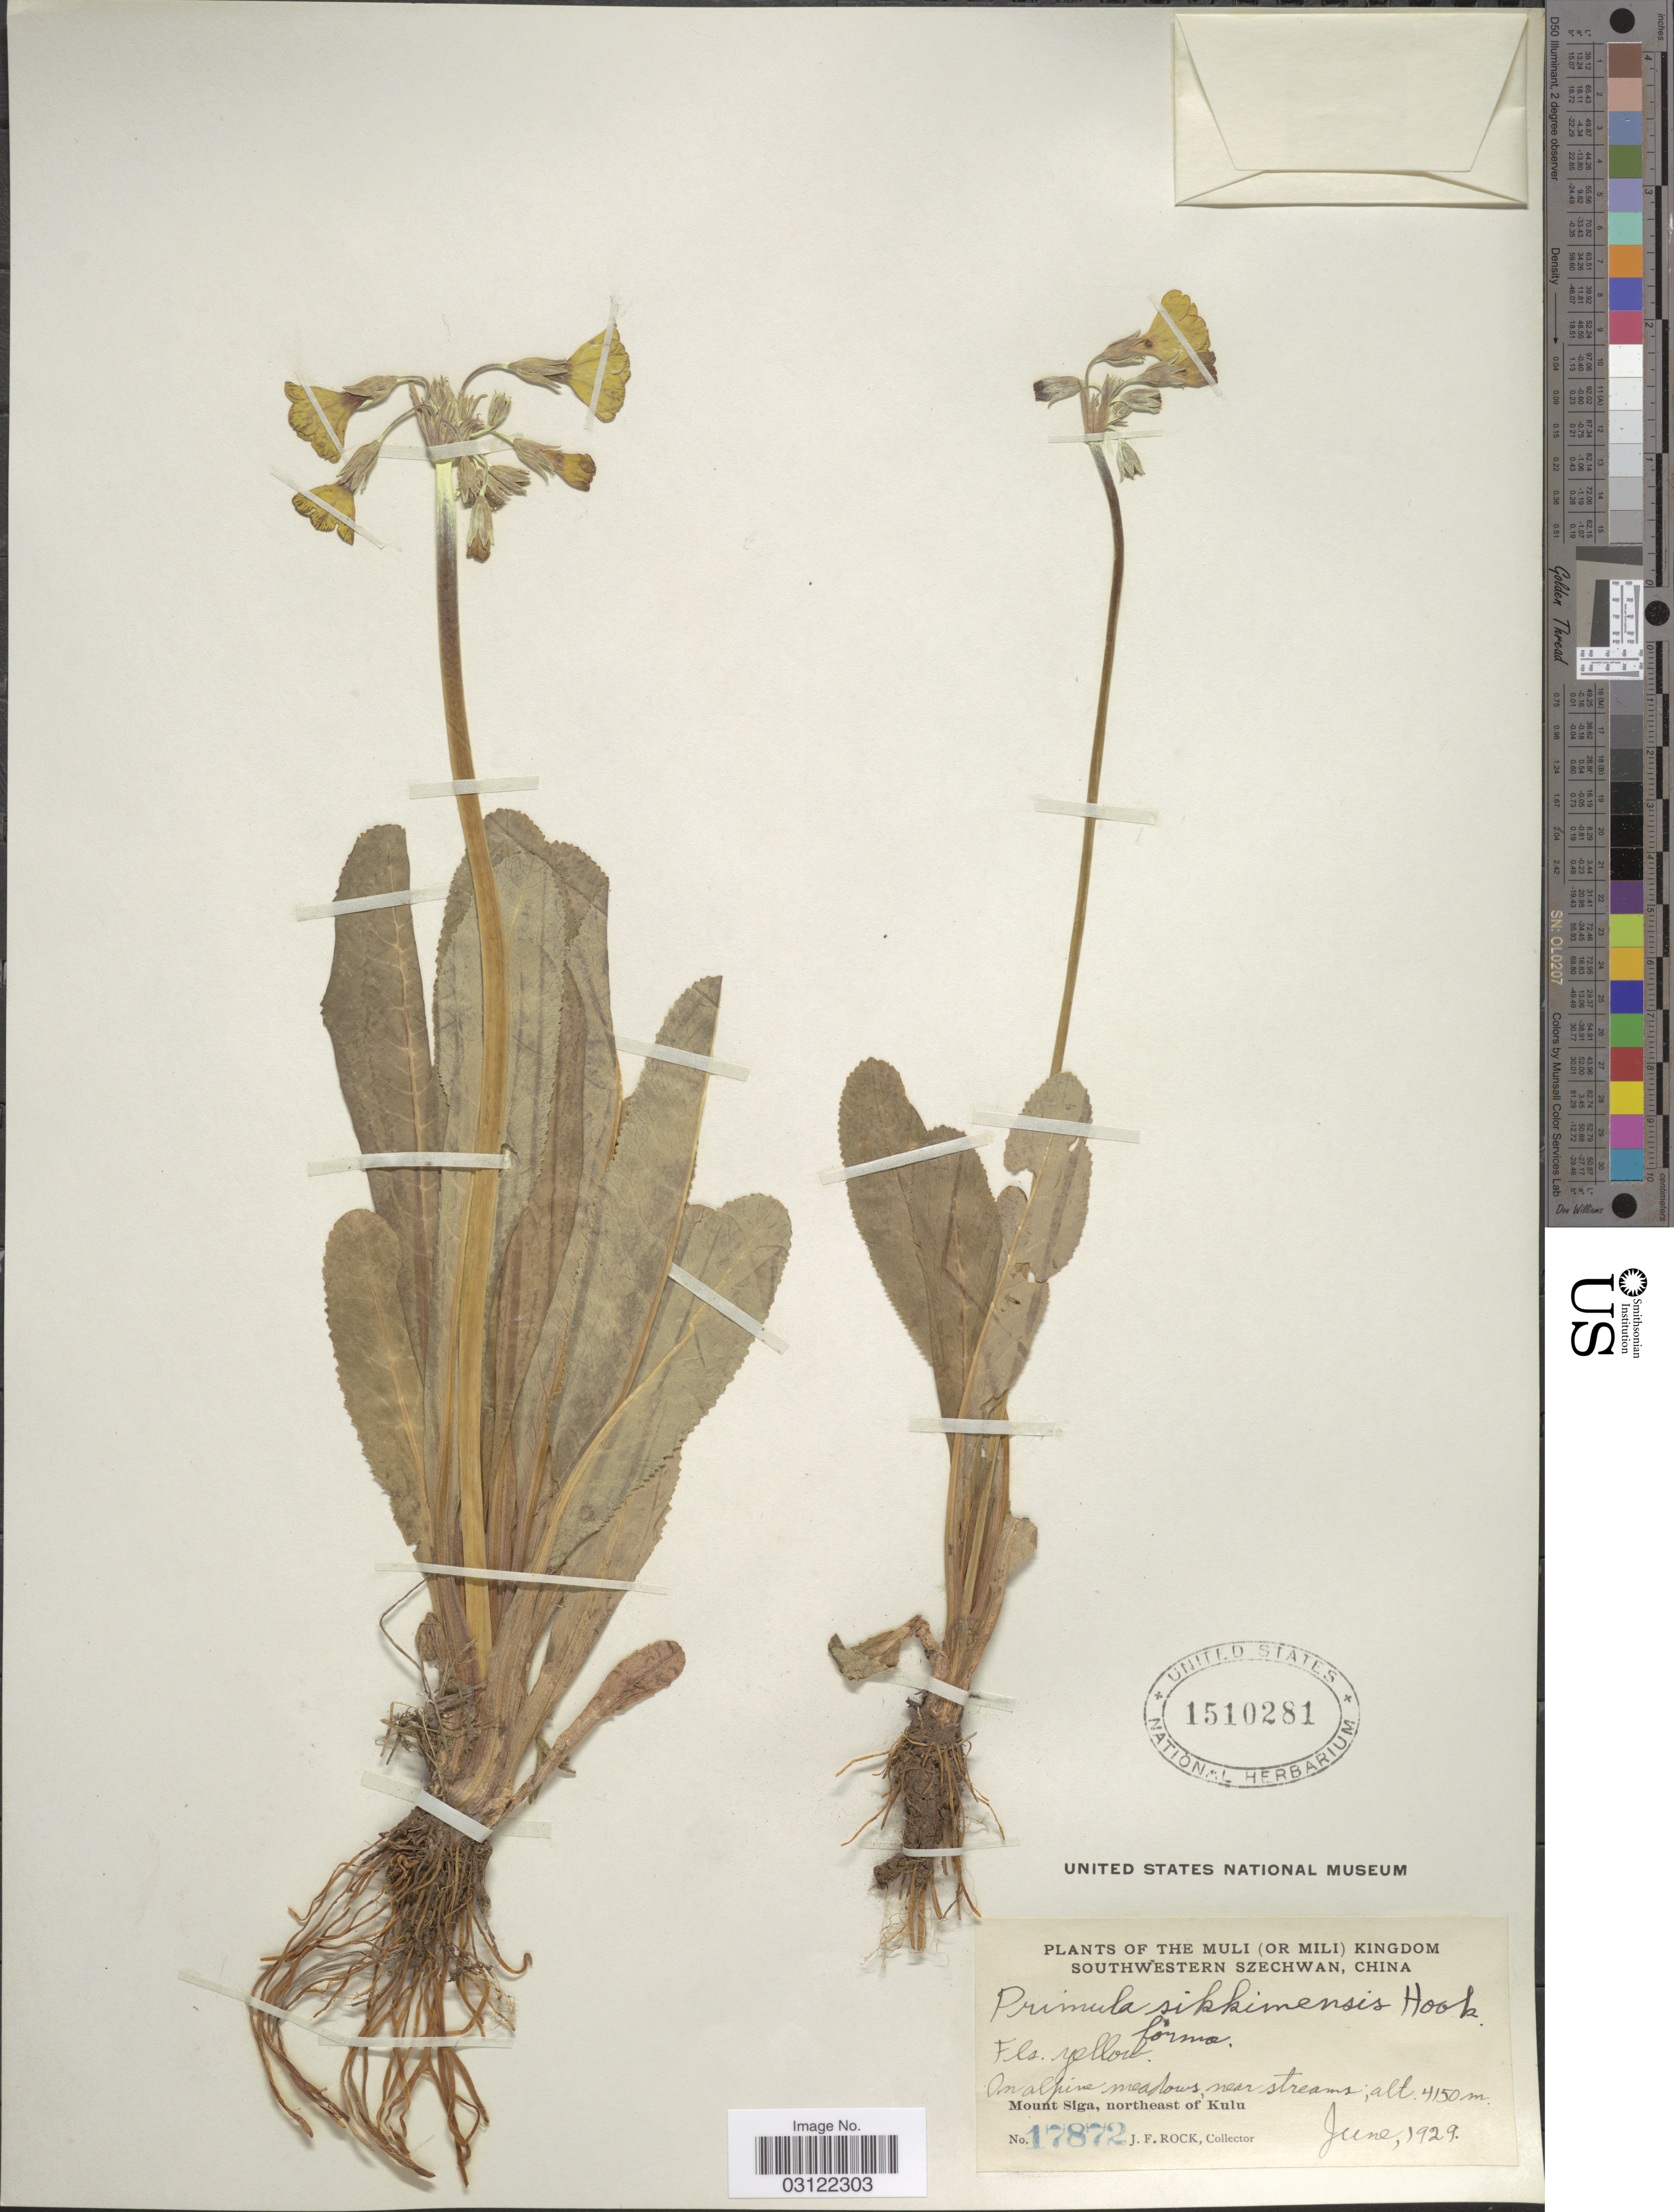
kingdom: Plantae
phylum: Tracheophyta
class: Magnoliopsida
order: Ericales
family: Primulaceae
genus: Primula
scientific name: Primula sikkimensis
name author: Hook.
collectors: J. Rock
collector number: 17872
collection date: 1929-06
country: China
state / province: Sichuan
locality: The Muli (or Mili) Kingdom. Southwestern Szechwan. Mount Siga, northeast of Kulu.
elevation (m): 4150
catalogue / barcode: US 1510281